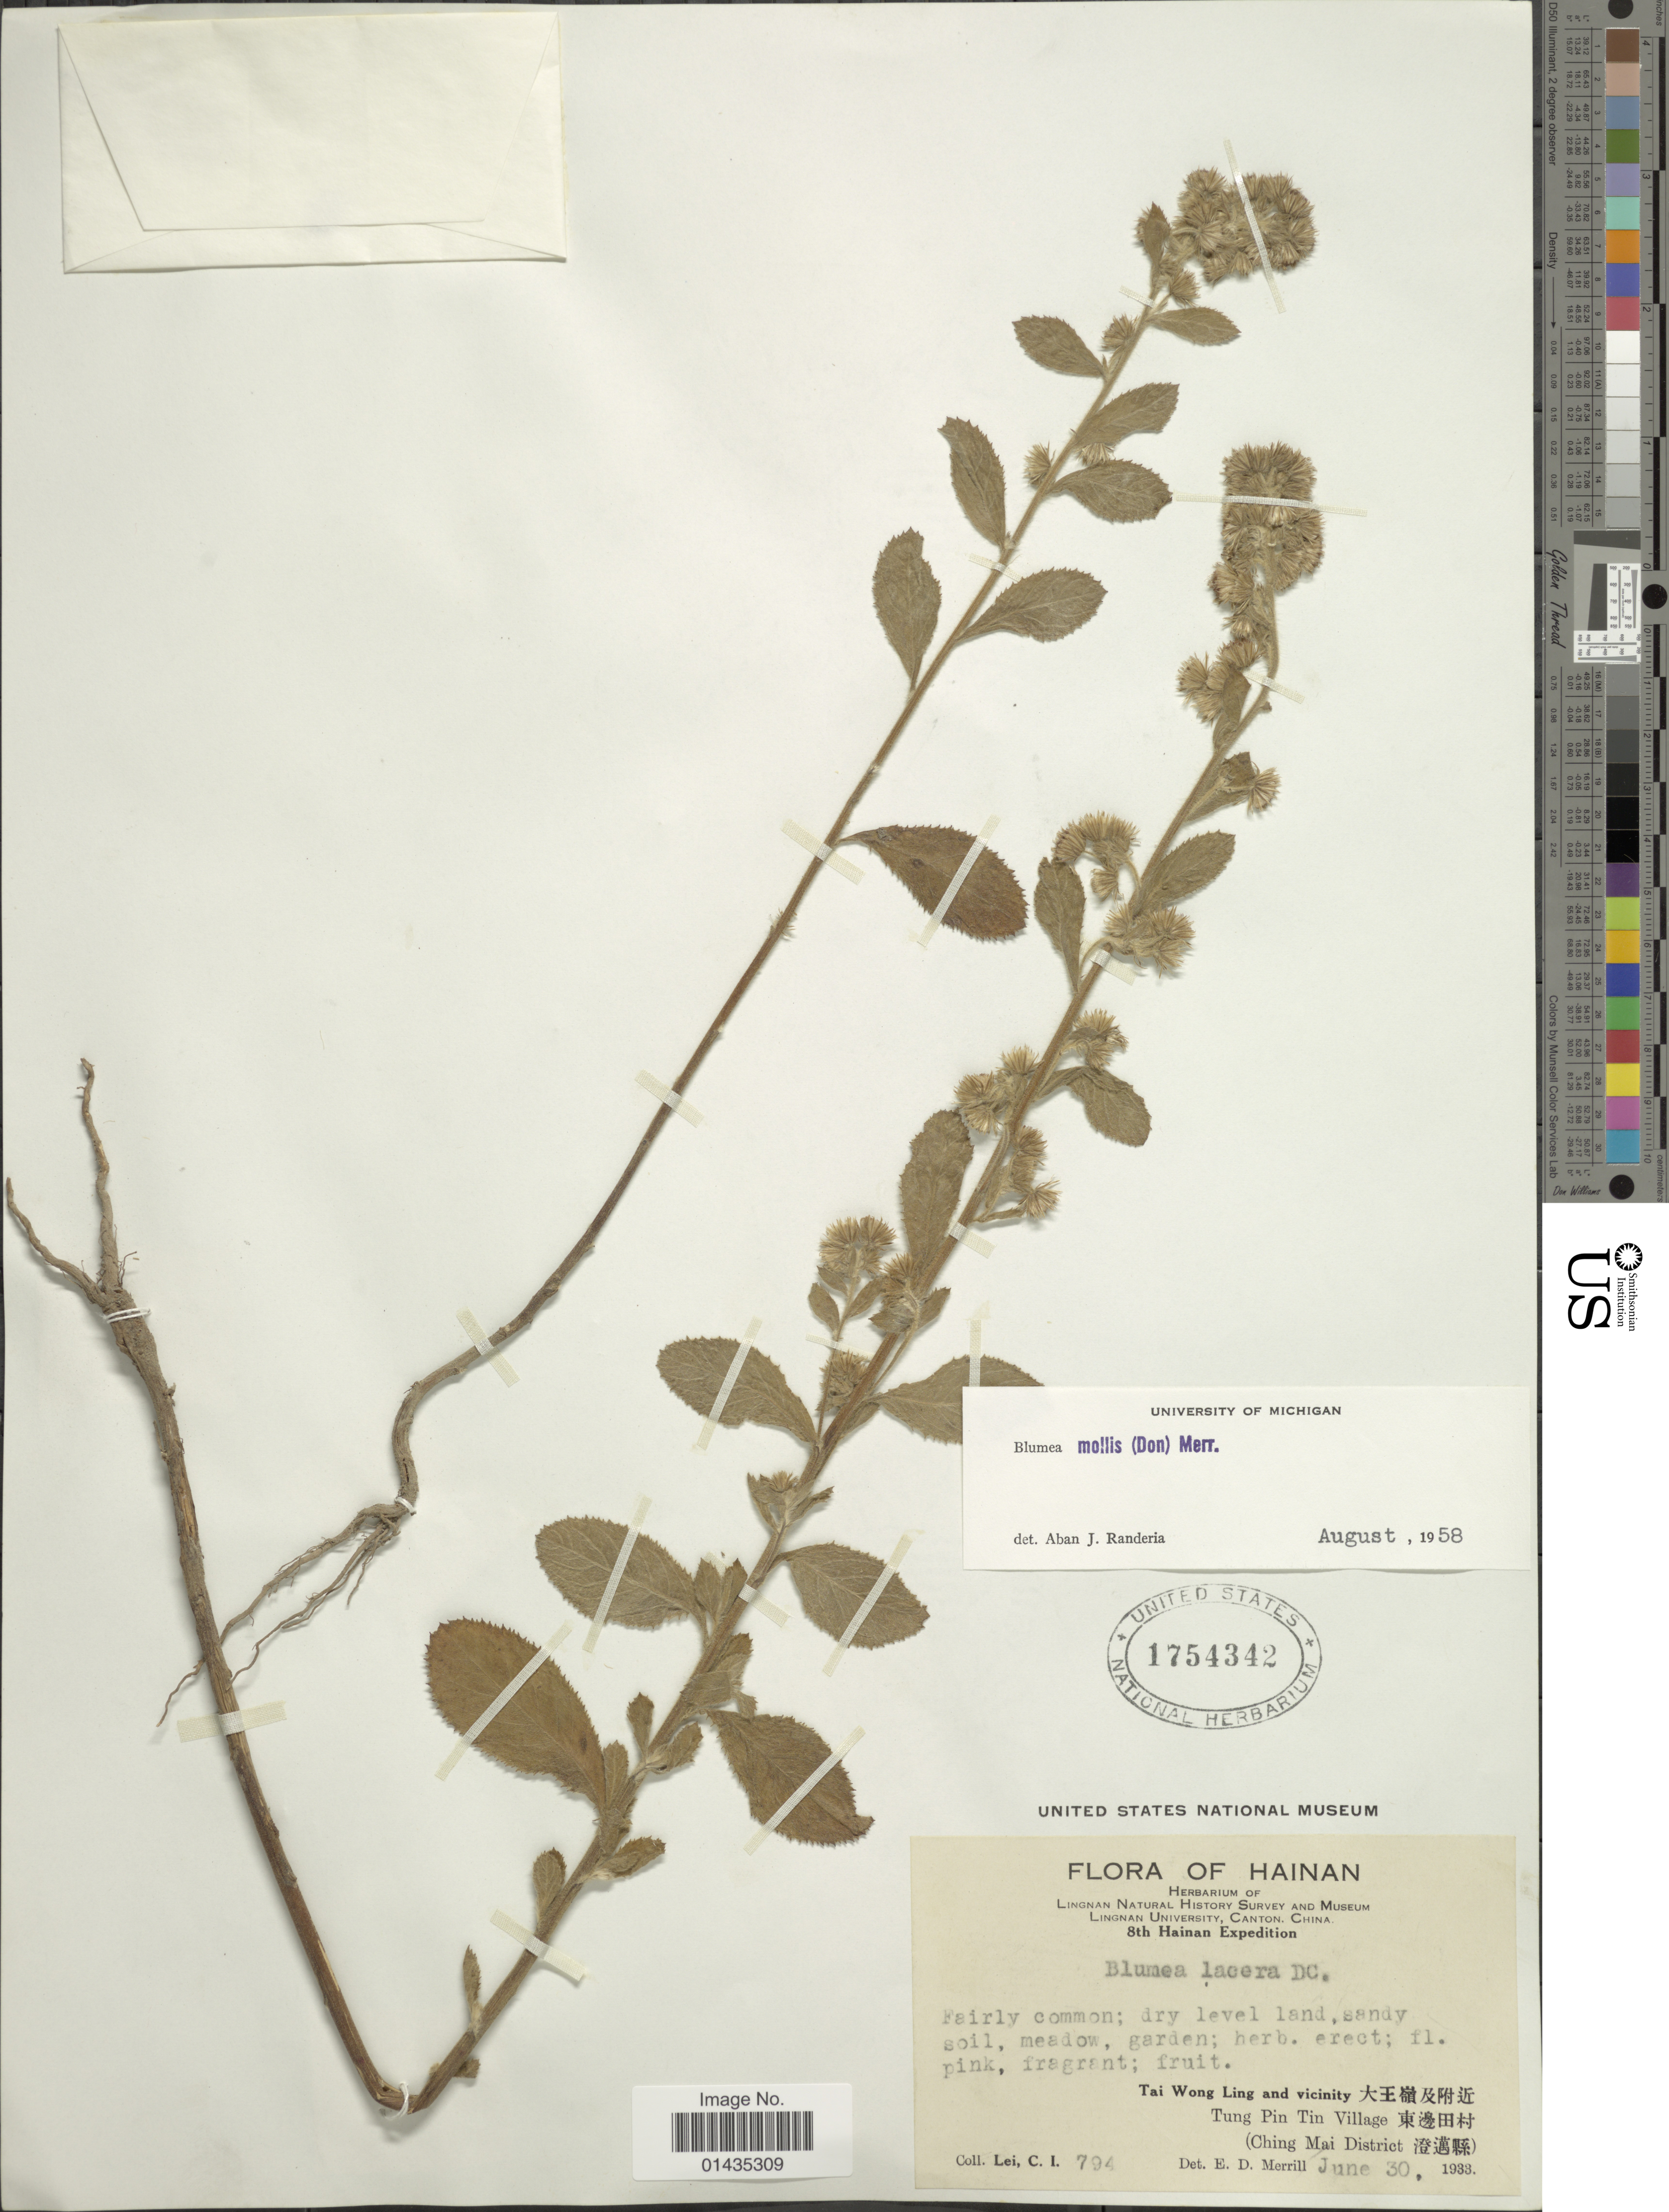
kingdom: Plantae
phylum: Tracheophyta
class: Magnoliopsida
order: Asterales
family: Asteraceae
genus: Blumea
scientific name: Blumea mollis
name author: (D. Don) Merr.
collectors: C. I. Lei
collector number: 794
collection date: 1933-06-30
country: China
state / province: Hainan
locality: Tai Wong Ling and vicinity, Tung Pin Tin Village, Ching Mai District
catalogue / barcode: US 1754342